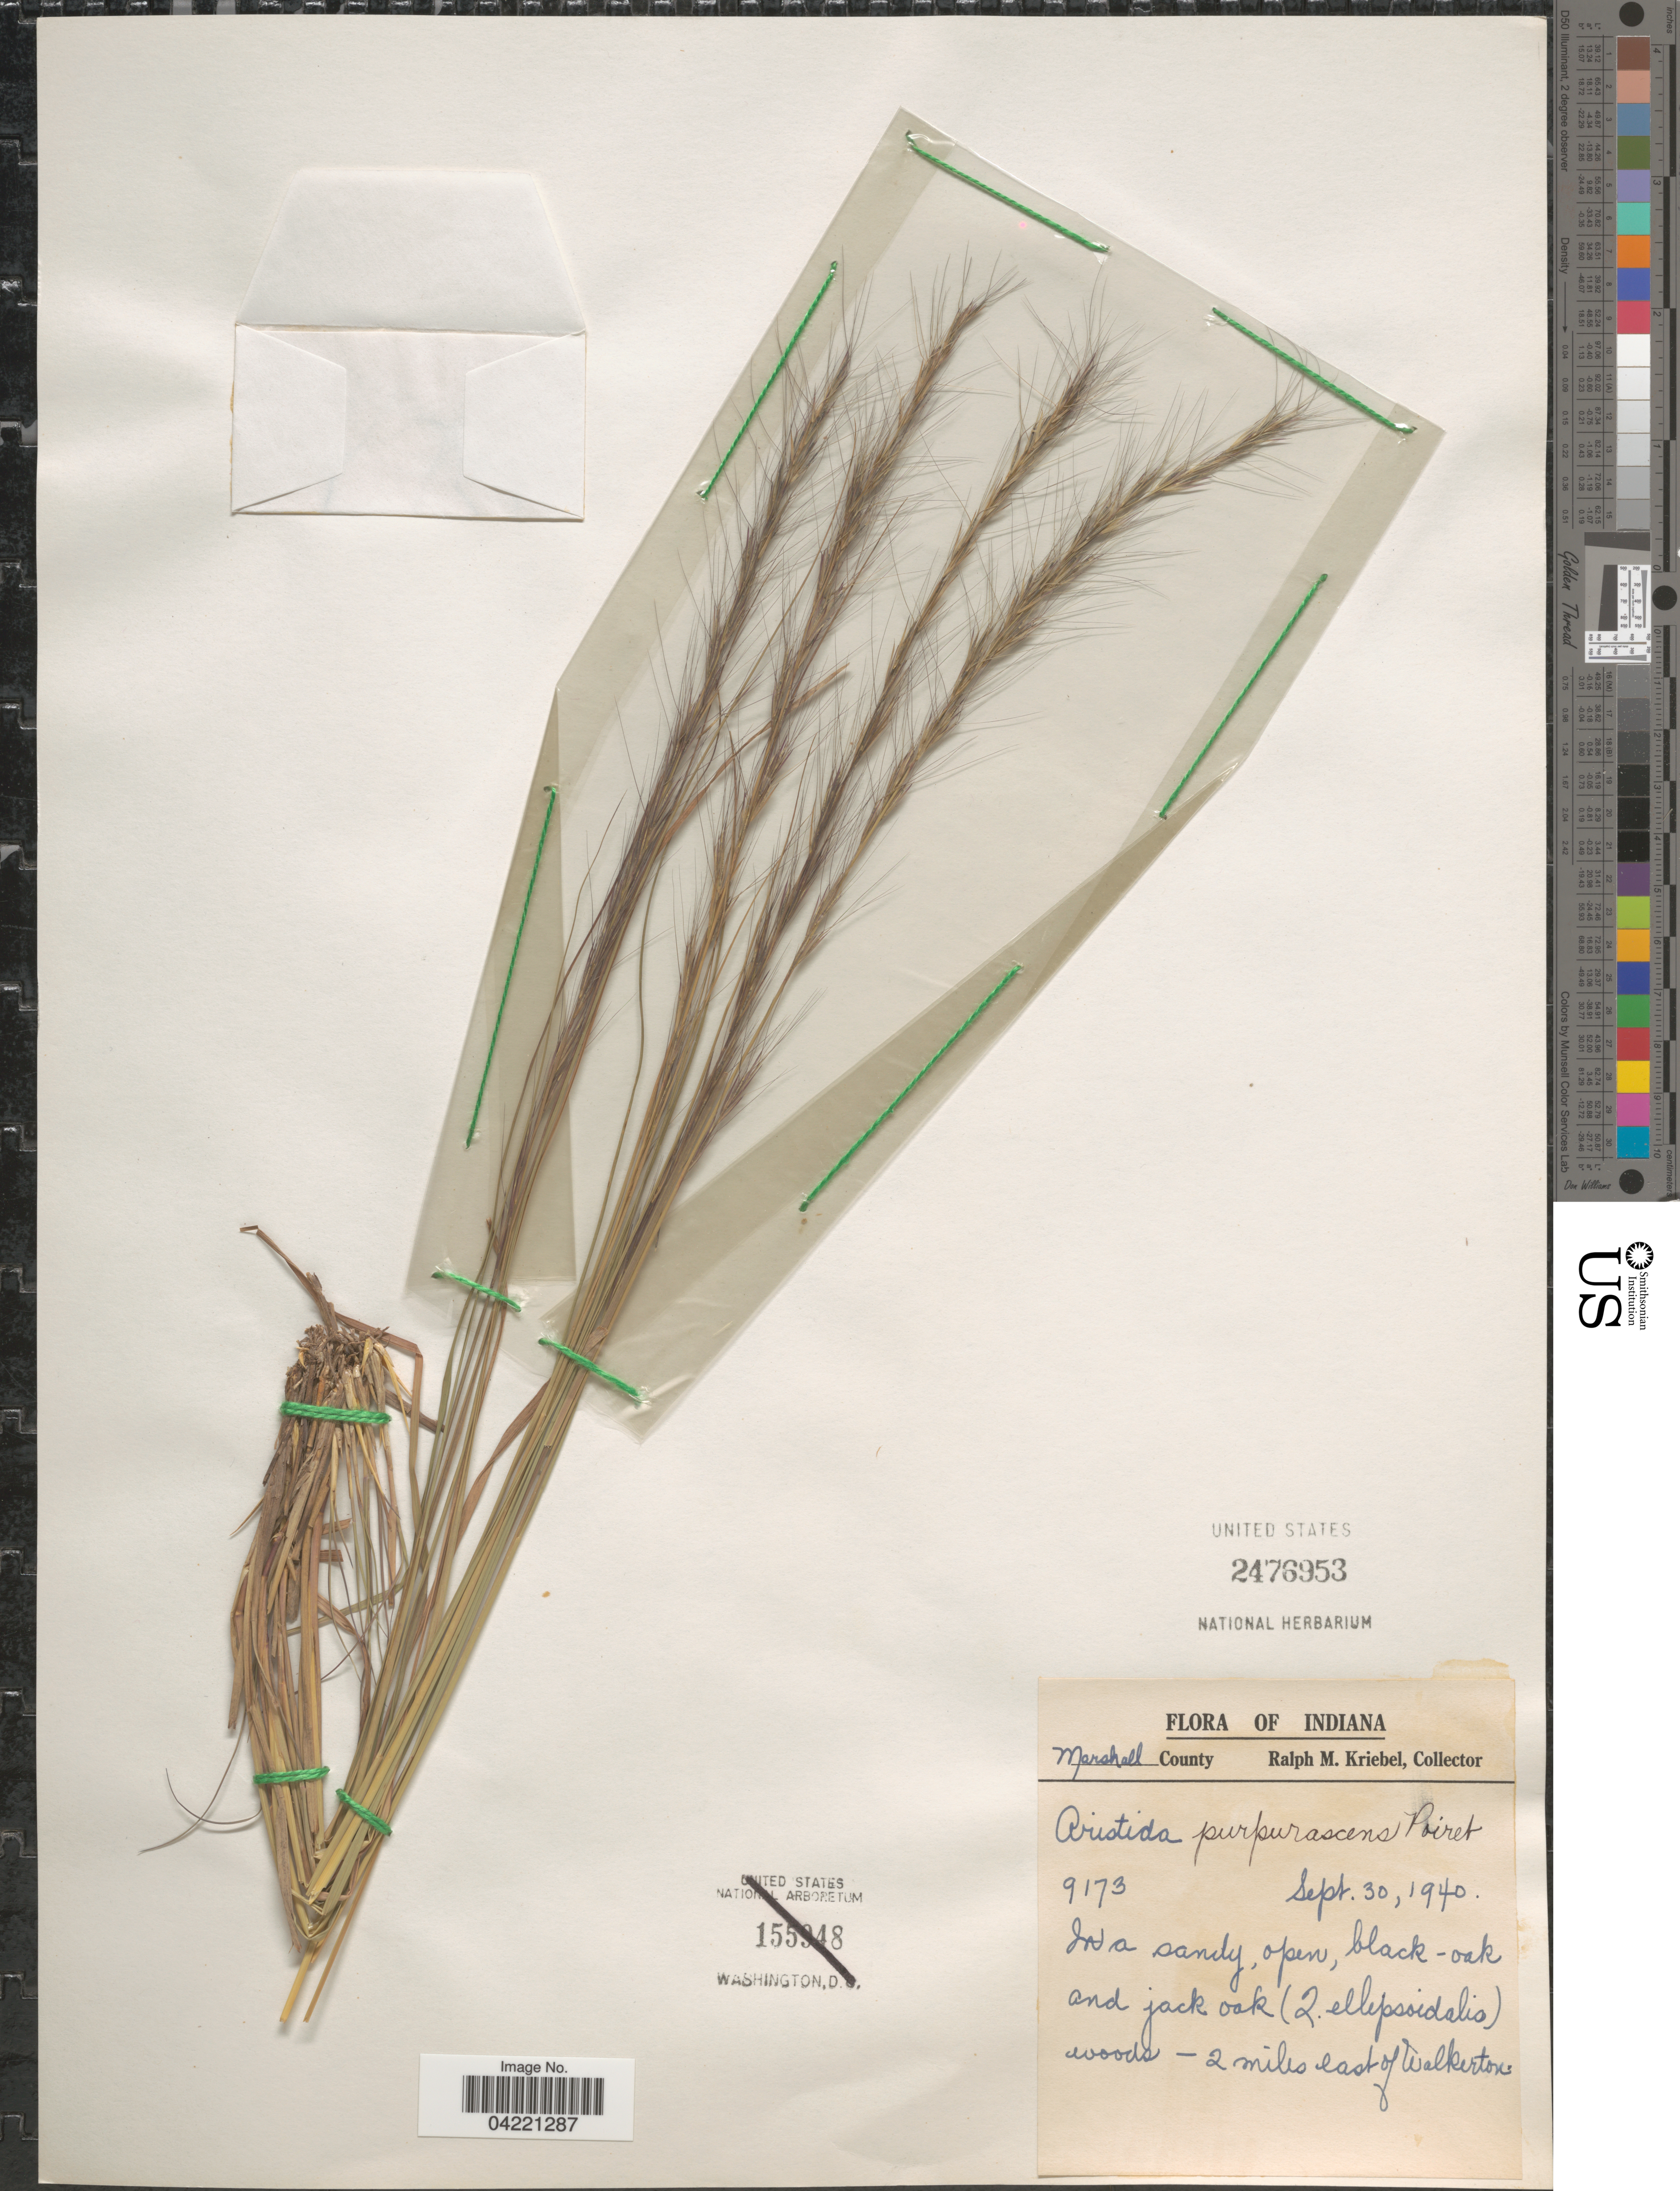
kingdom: Plantae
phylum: Tracheophyta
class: Liliopsida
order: Poales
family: Poaceae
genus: Aristida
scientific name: Aristida purpurascens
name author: Poir.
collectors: R. M. Kriebel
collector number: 9173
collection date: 1940-09-30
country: United States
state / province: Indiana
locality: Marshall County. 2 miles east of Walkerton.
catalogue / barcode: US 2476953